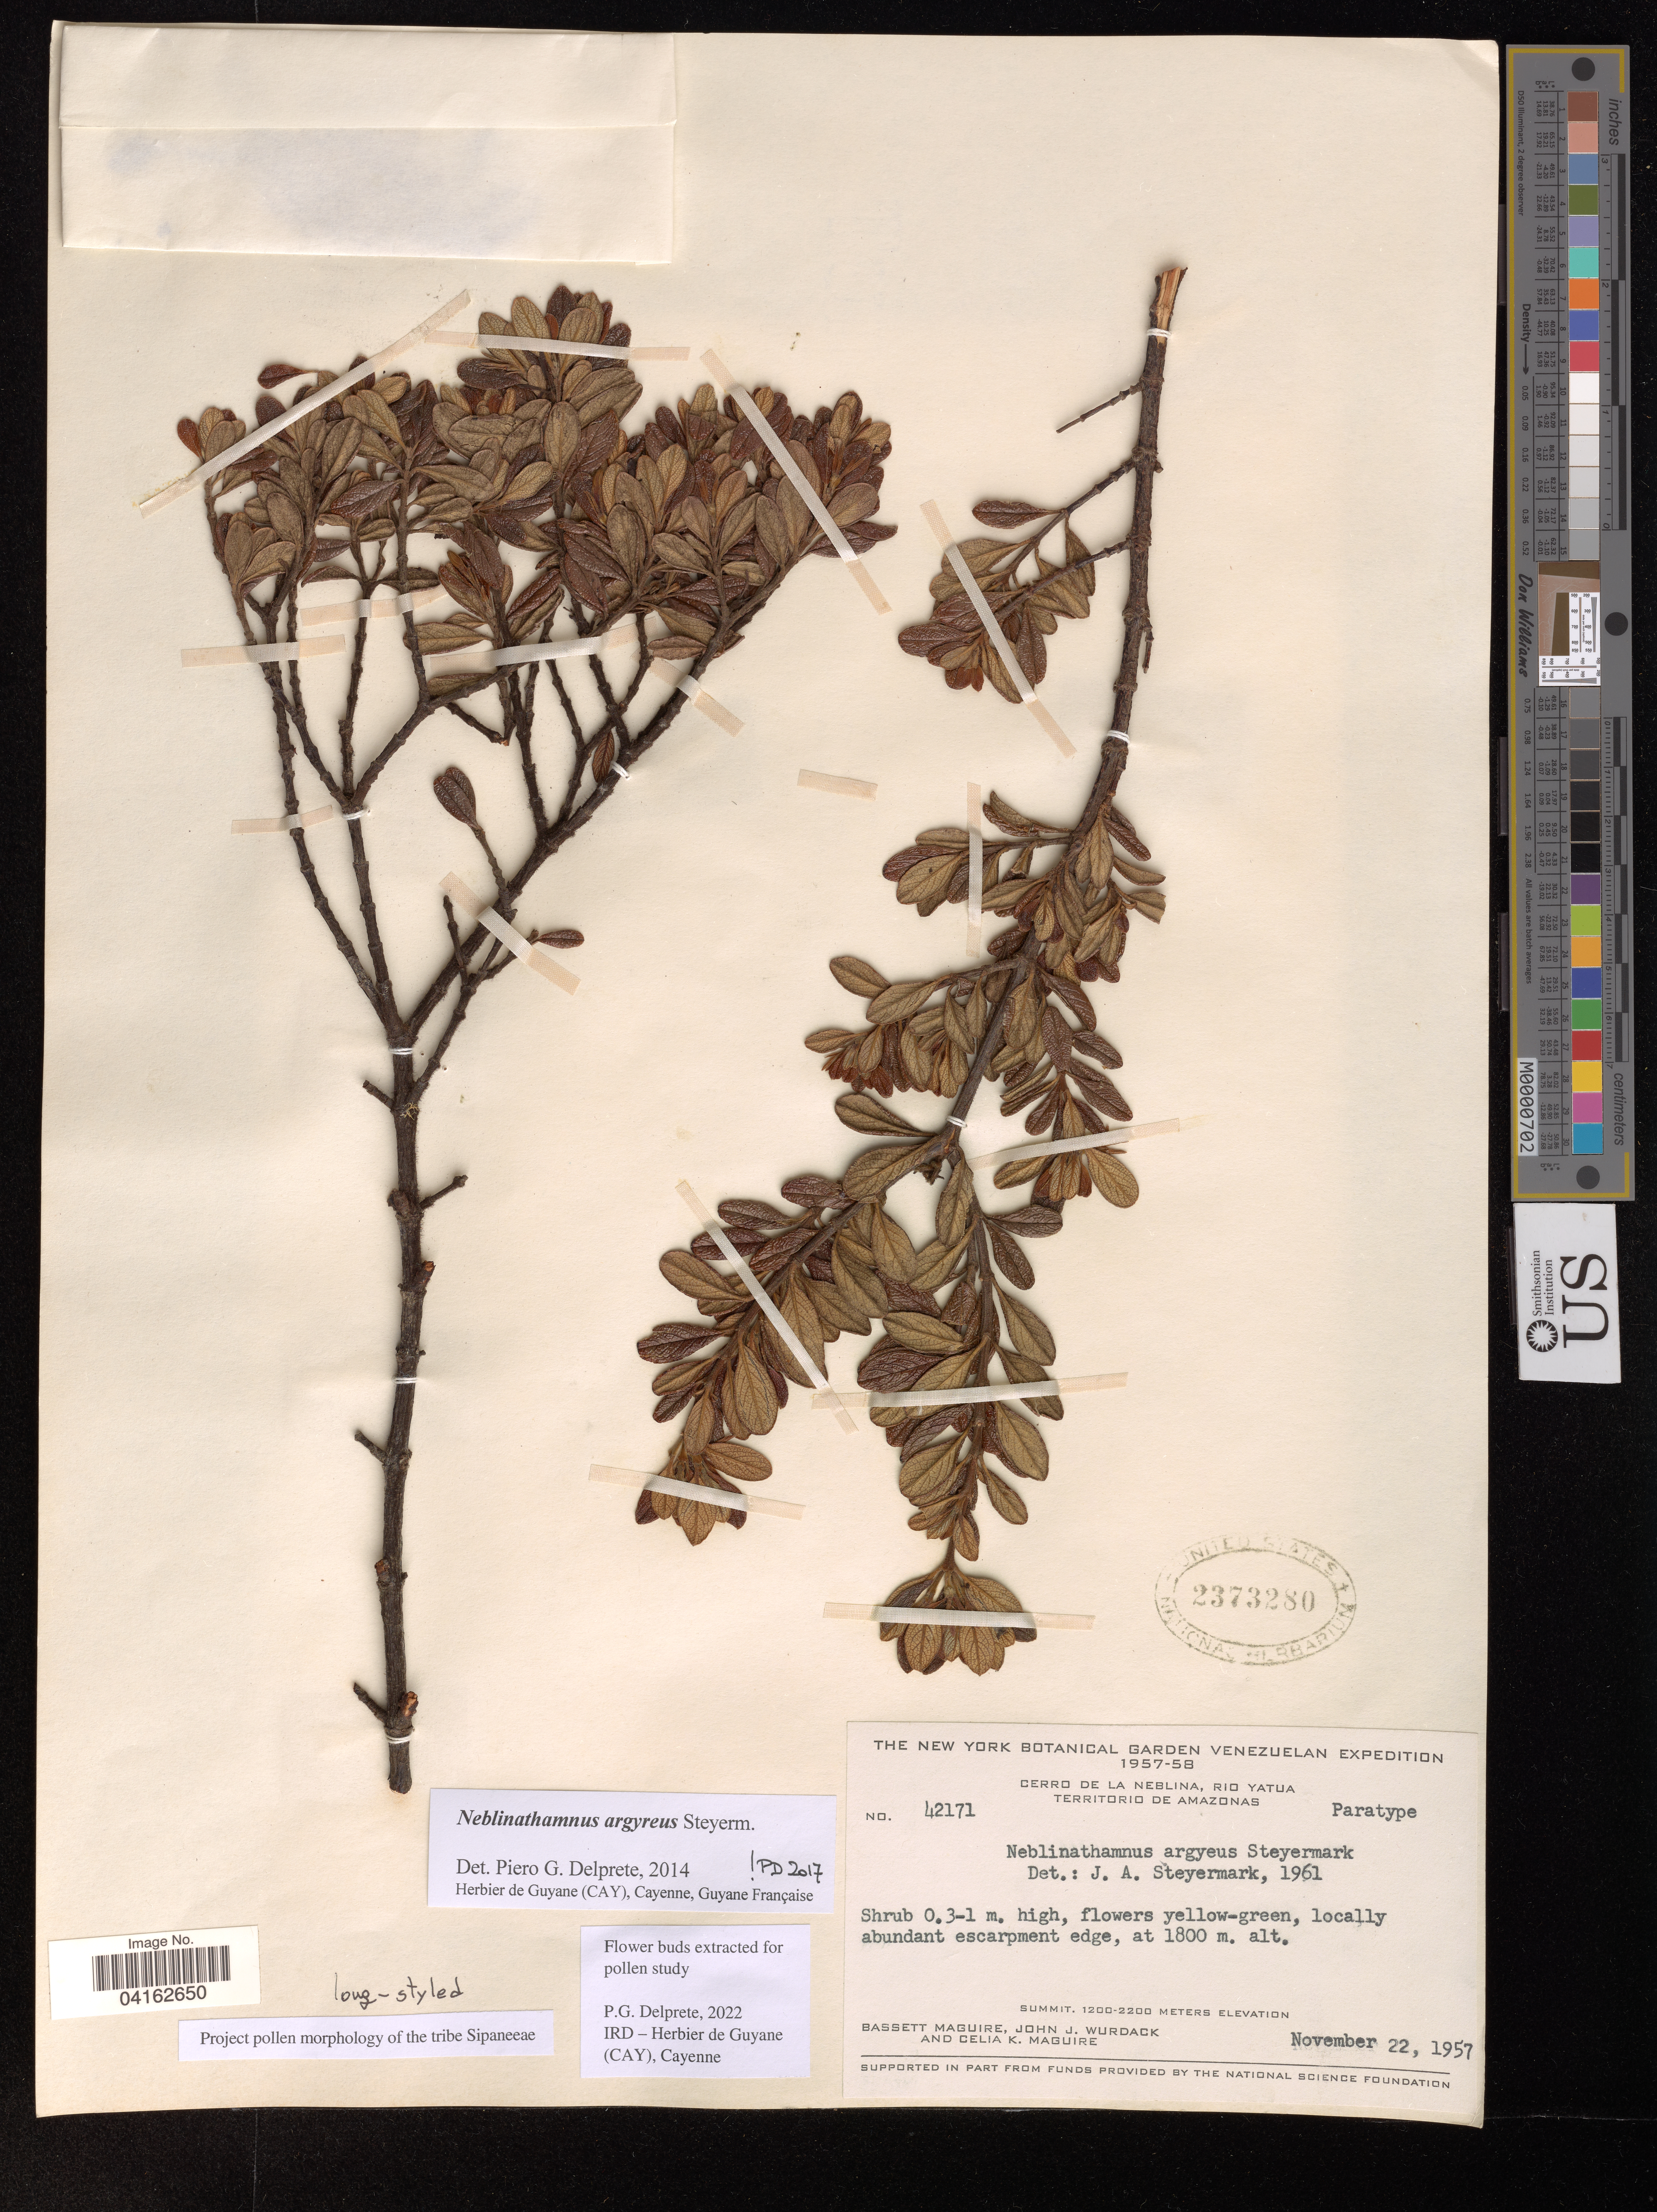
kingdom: Plantae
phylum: Tracheophyta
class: Magnoliopsida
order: Gentianales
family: Rubiaceae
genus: Neblinathamnus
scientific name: Neblinathamnus argyreus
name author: Steyerm.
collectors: B. Maguire, J. J. Wurdack & C. K. Maguire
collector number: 42171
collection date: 1957-11-22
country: Venezuela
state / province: Amazonas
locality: Cerro de la Neblina, Rio Yatua. Summit.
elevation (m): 1800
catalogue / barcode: US 2373280